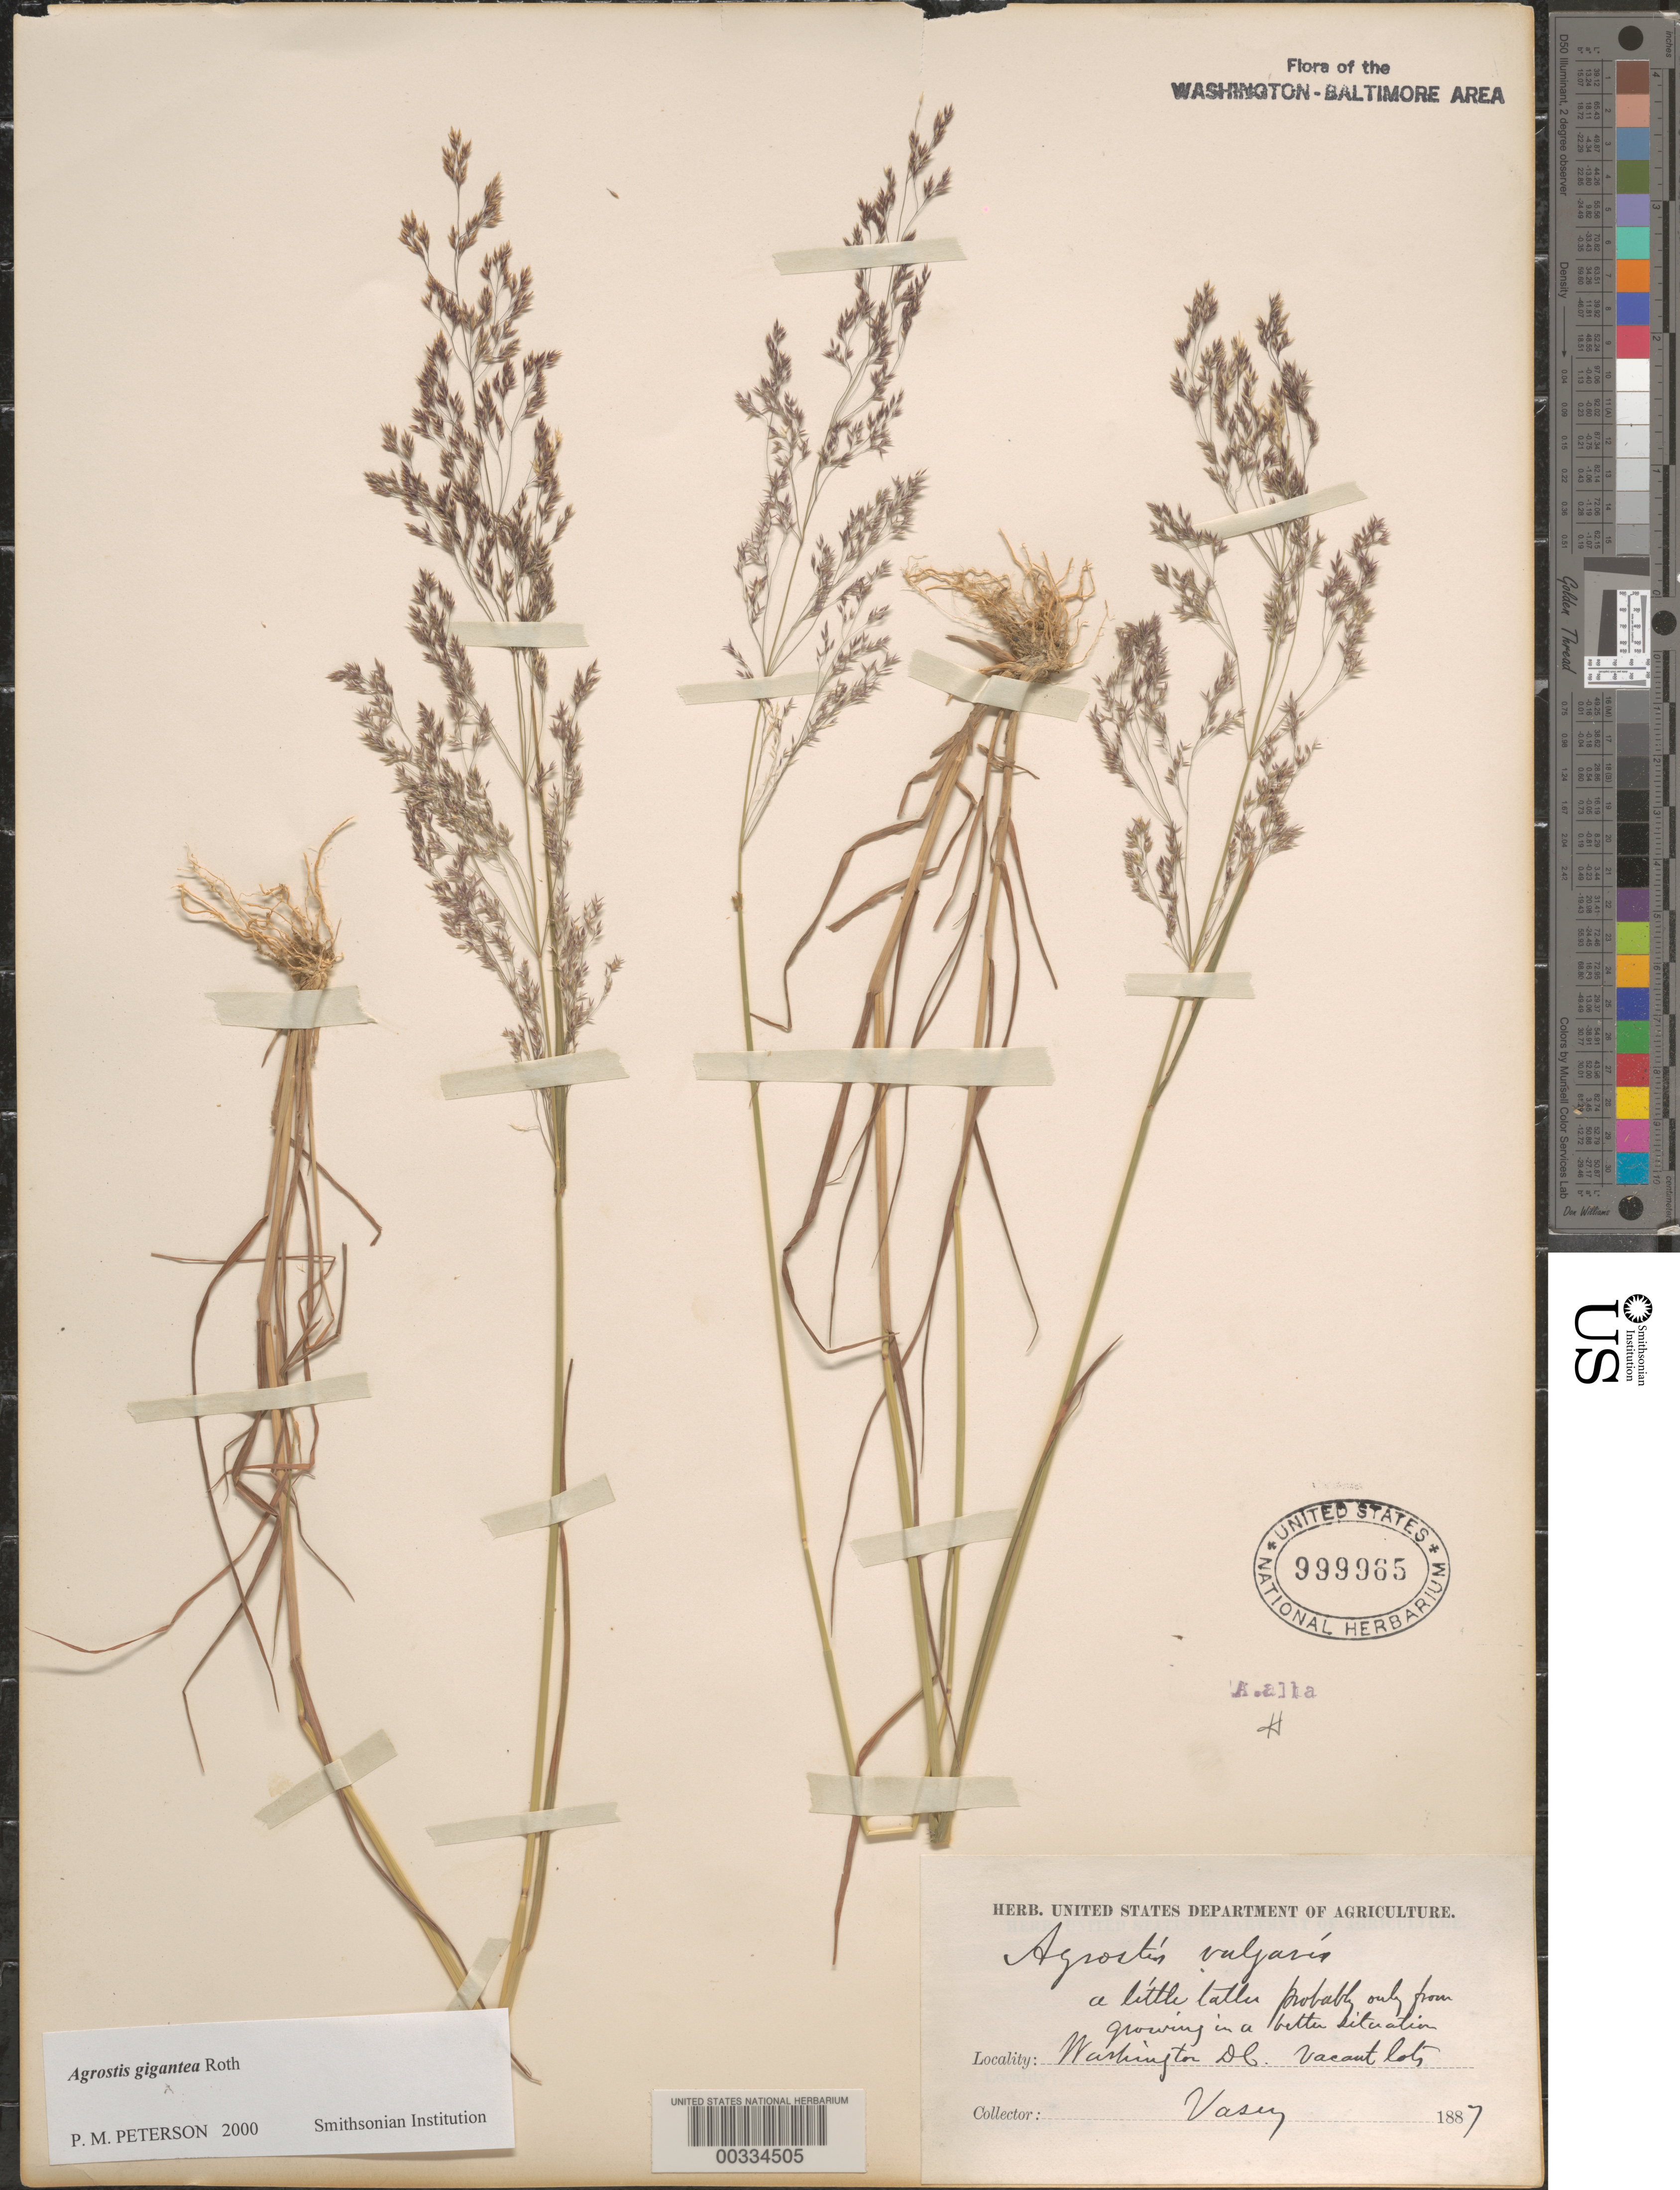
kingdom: Plantae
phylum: Tracheophyta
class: Liliopsida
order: Poales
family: Poaceae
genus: Agrostis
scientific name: Agrostis gigantea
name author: Roth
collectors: G. Vasey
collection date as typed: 1887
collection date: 1887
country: United States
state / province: District of Columbia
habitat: Vacant lot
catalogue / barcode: US 999965